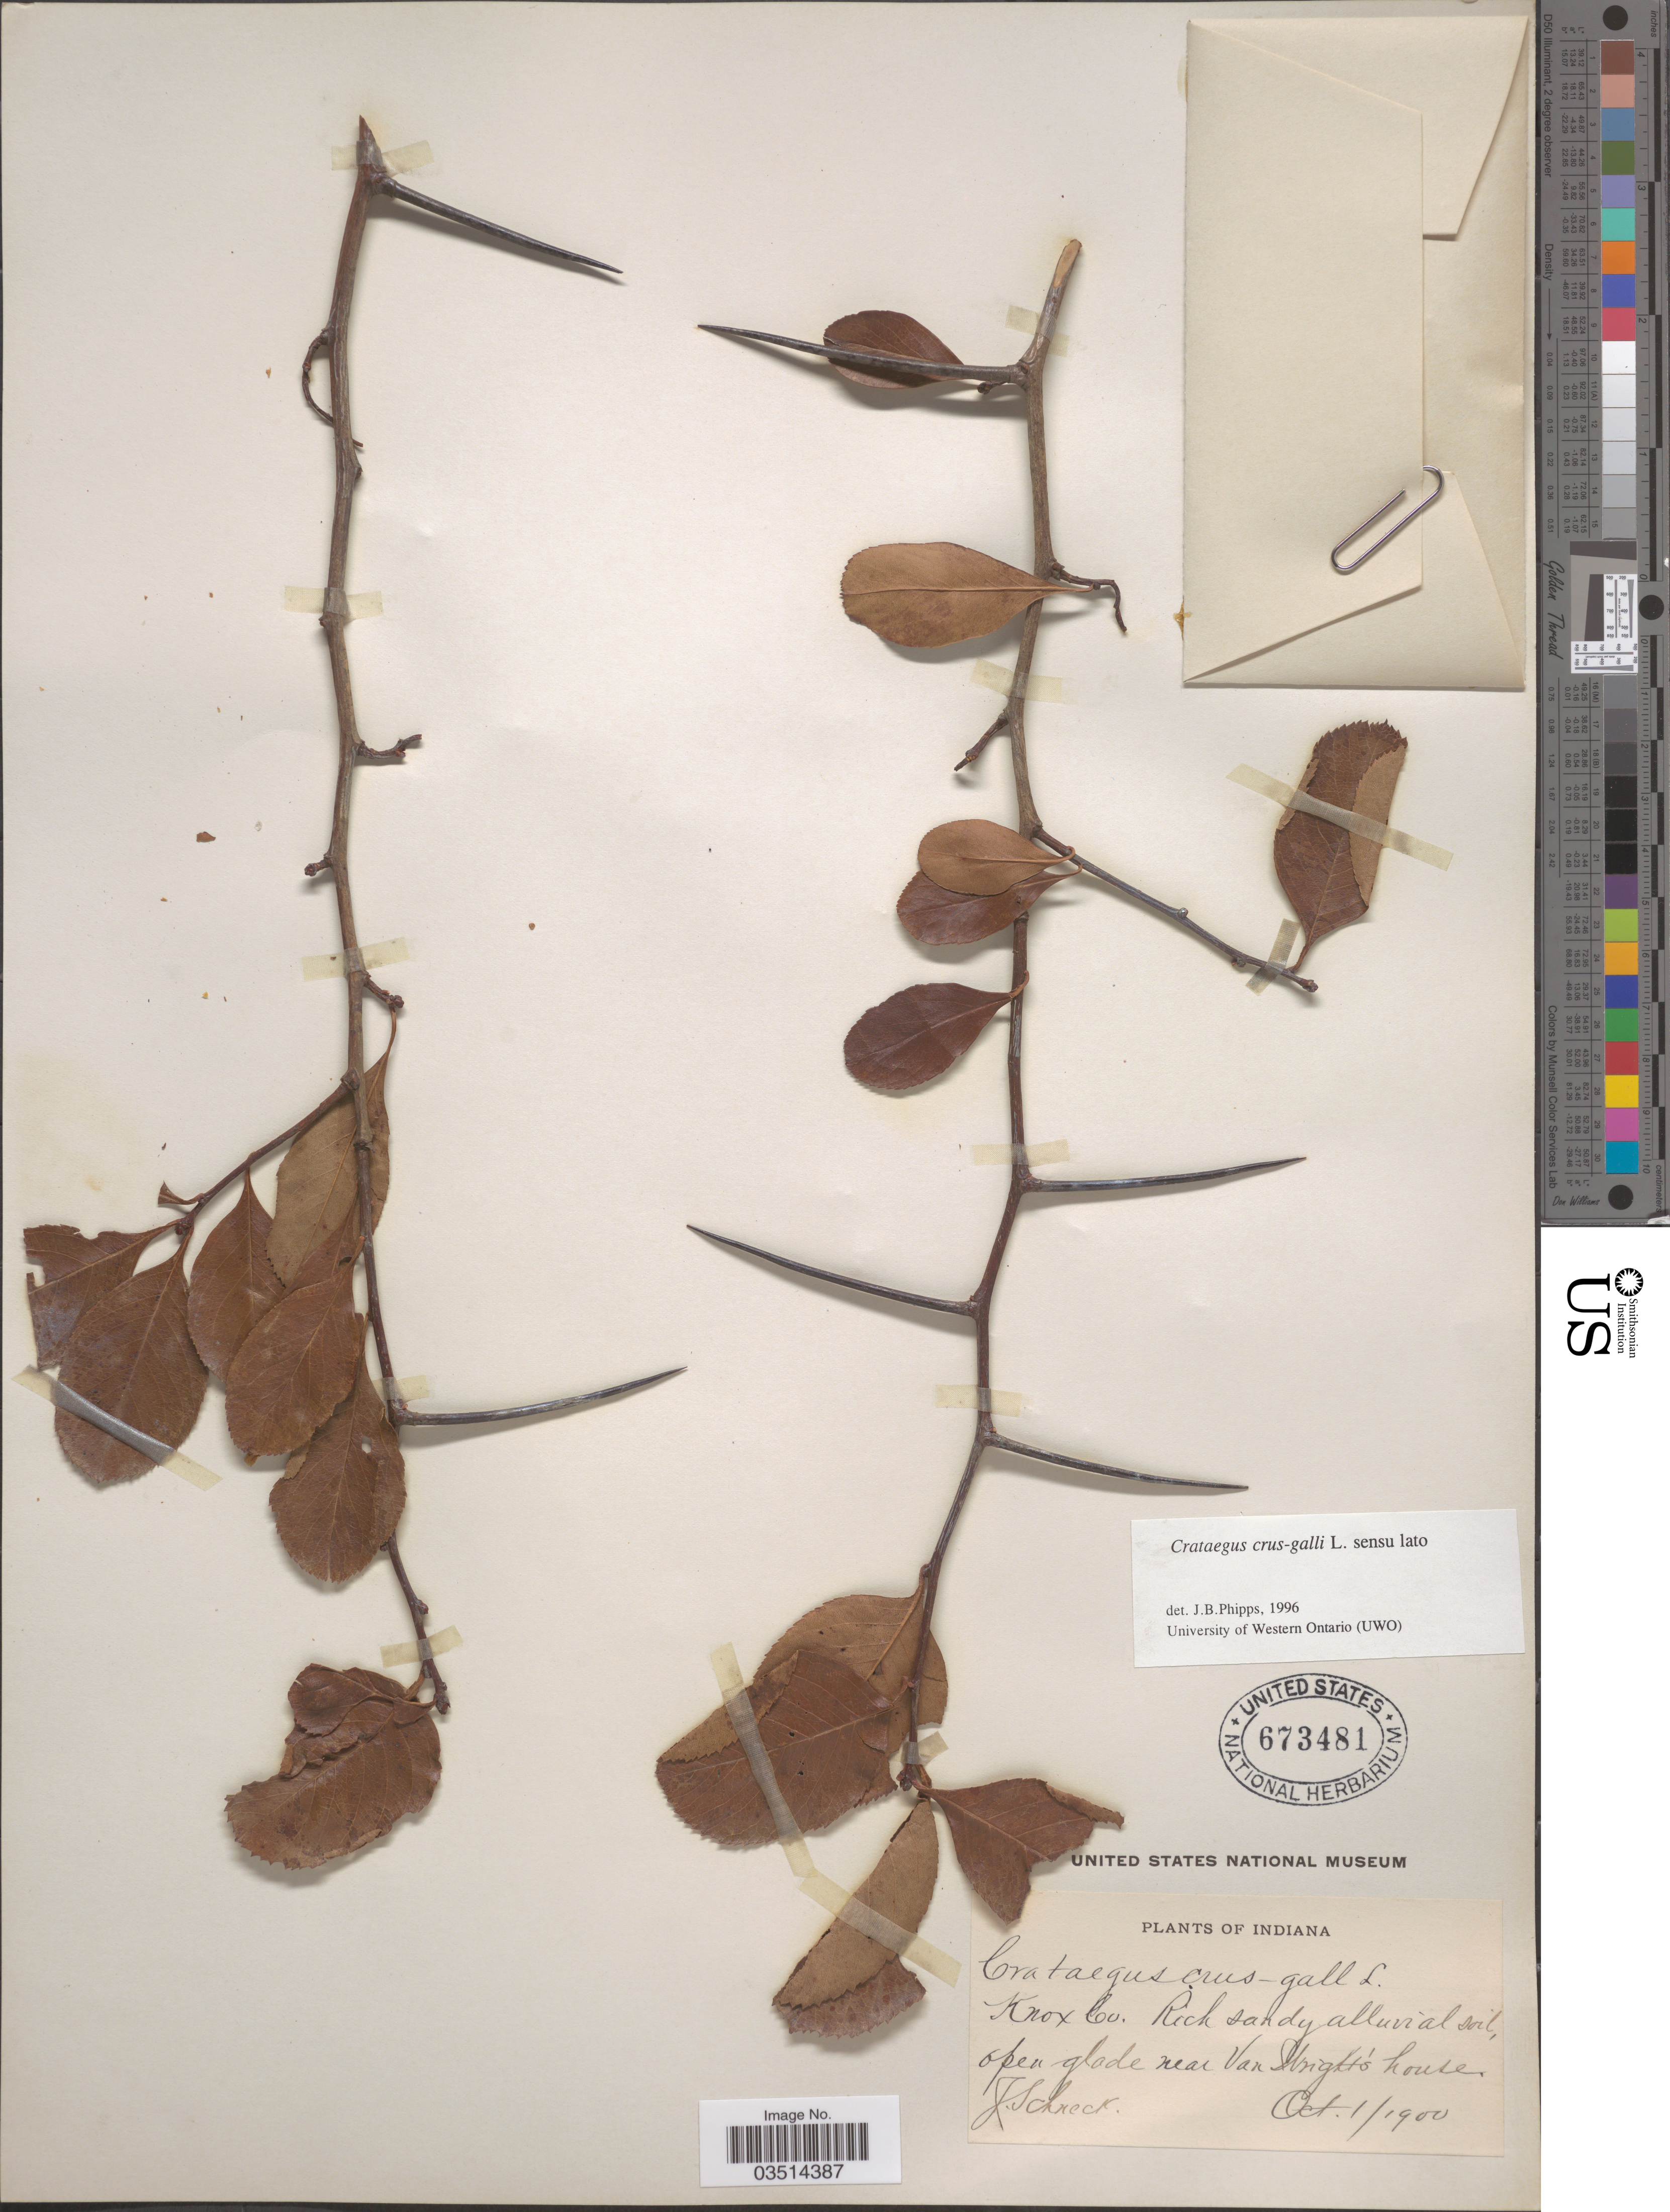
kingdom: Plantae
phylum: Tracheophyta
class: Magnoliopsida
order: Rosales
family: Rosaceae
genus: Crataegus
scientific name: Crataegus crus-galli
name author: L.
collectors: J. Schneck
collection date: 1900-10-01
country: United States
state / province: Indiana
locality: Knox Co. Open glade near Van Wright's house.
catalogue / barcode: US 673481